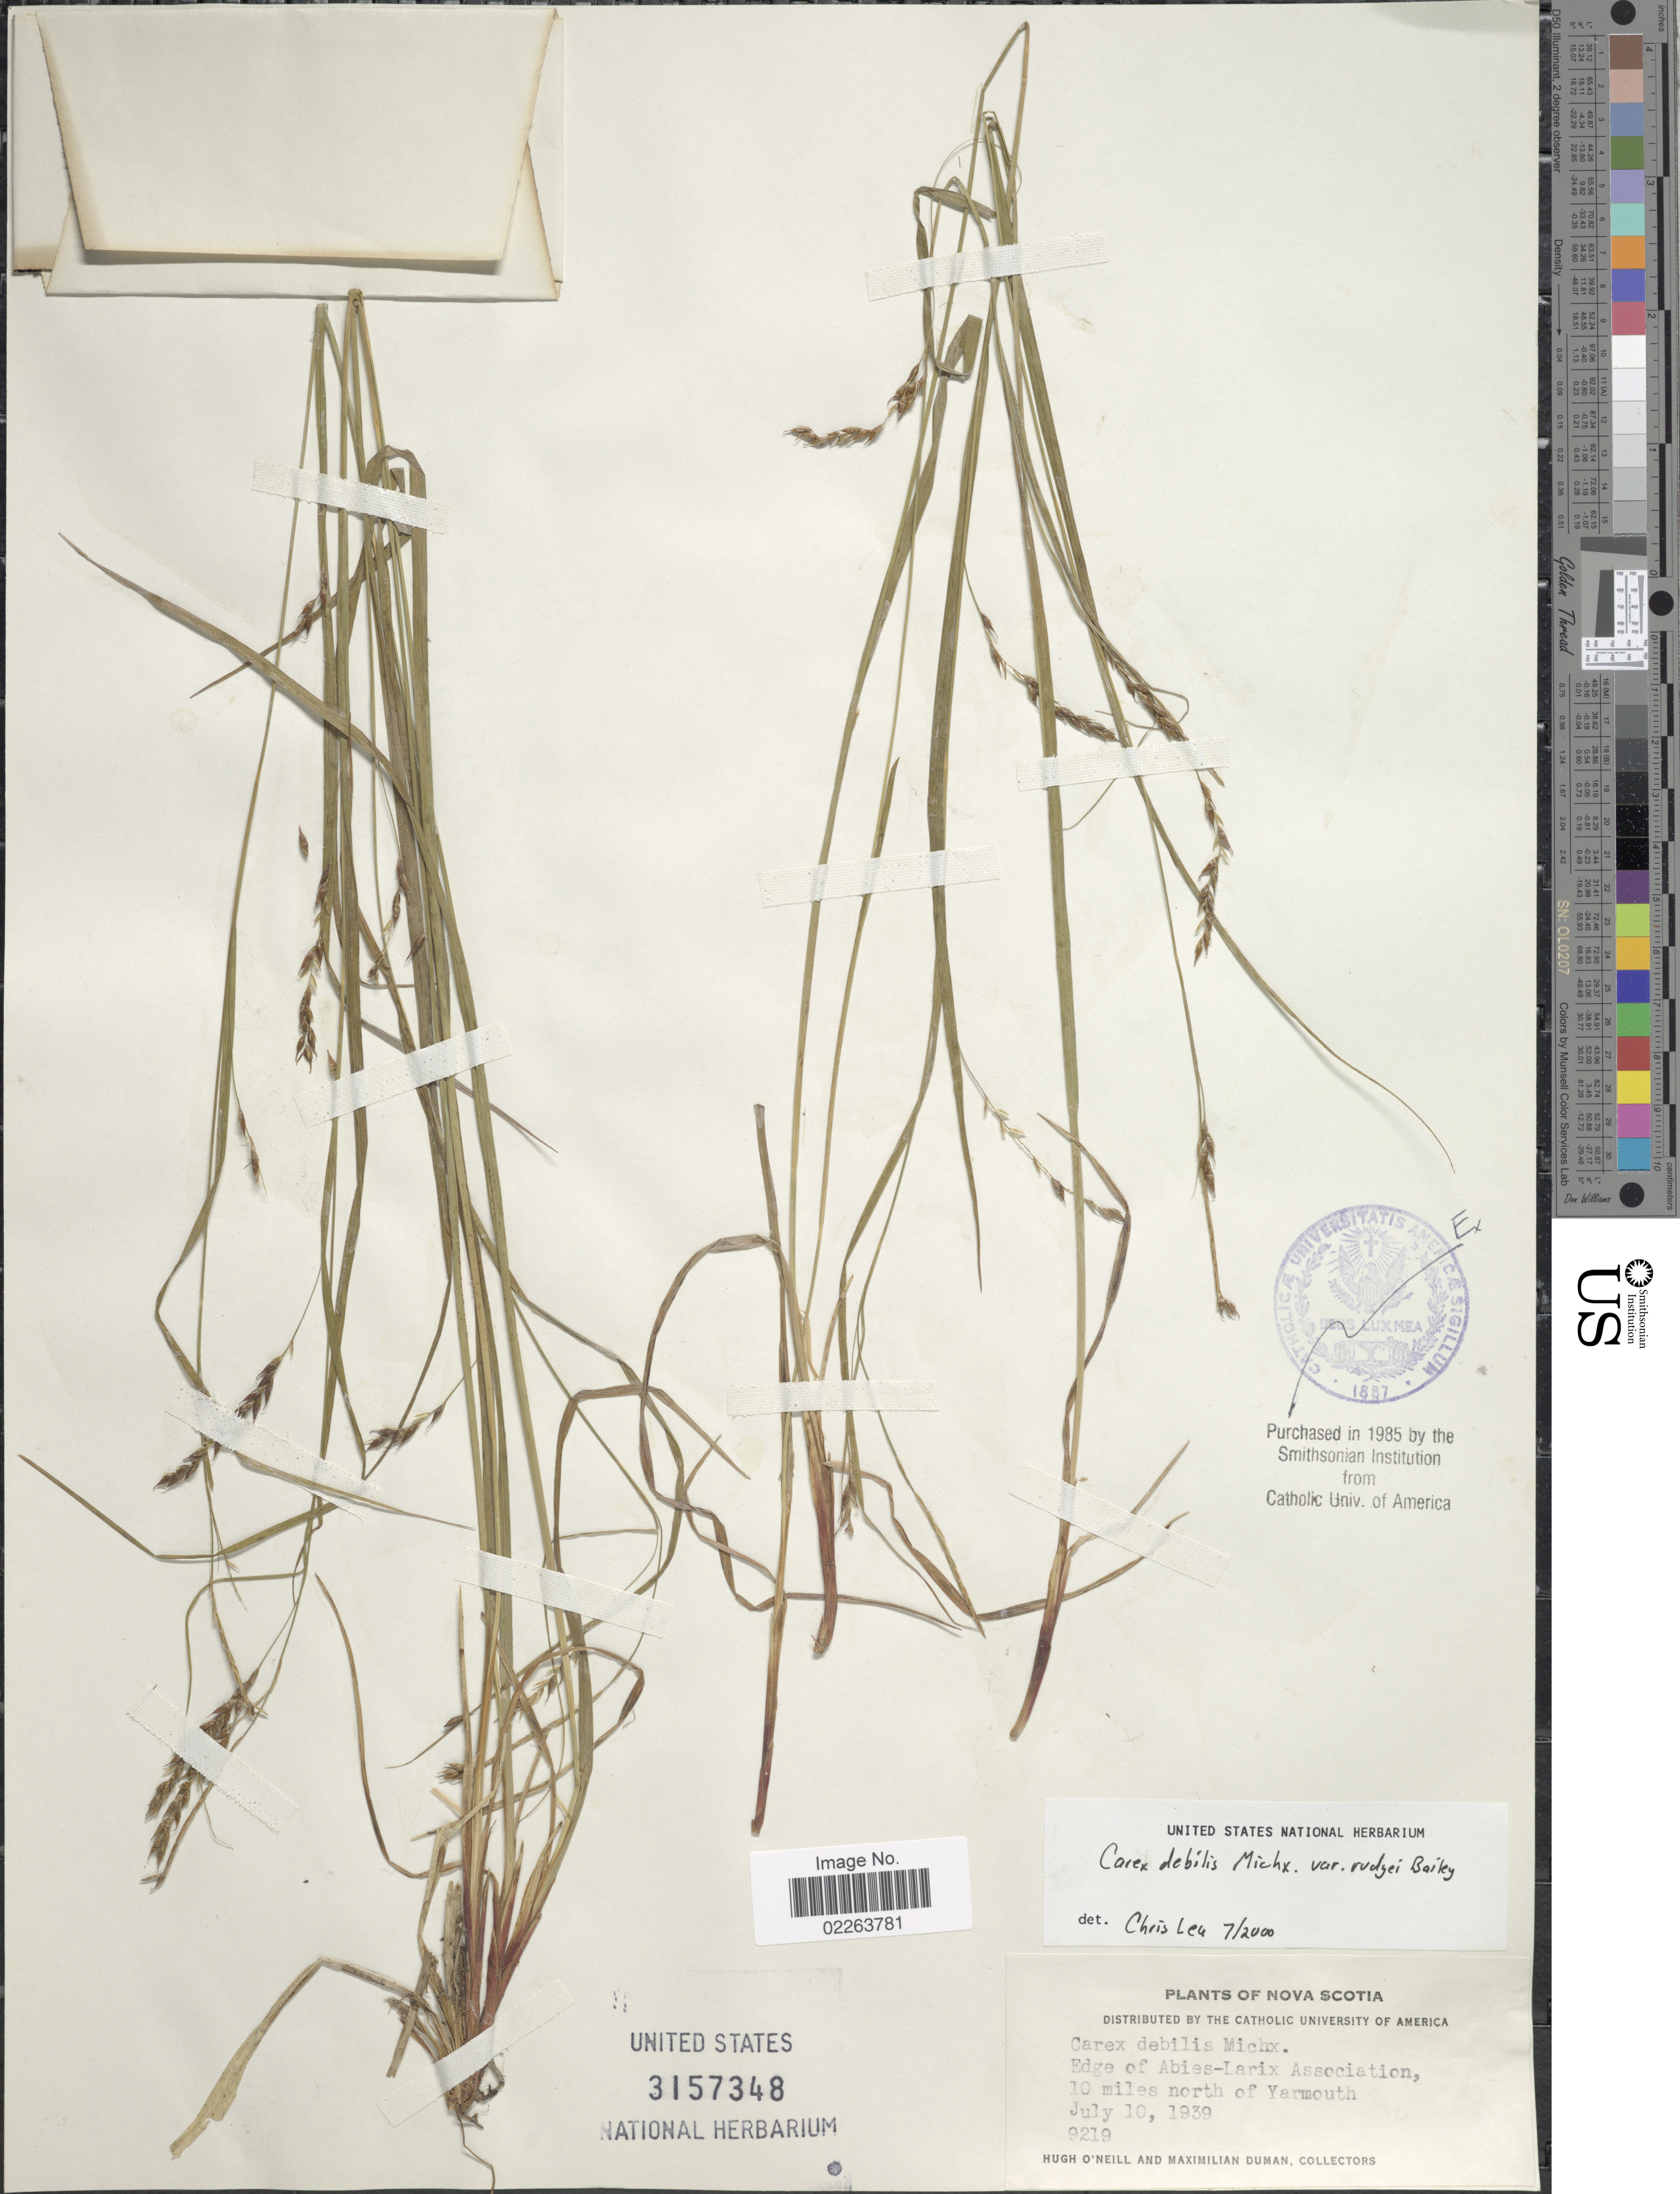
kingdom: Plantae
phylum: Tracheophyta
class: Liliopsida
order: Poales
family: Cyperaceae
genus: Carex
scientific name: Carex flexuosa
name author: Muhl. ex Willd.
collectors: H. O'Neill & M. Duman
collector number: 9219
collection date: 1939-07-10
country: Canada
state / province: Nova Scotia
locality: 10 miles north of Yarmouth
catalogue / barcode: US 3157348